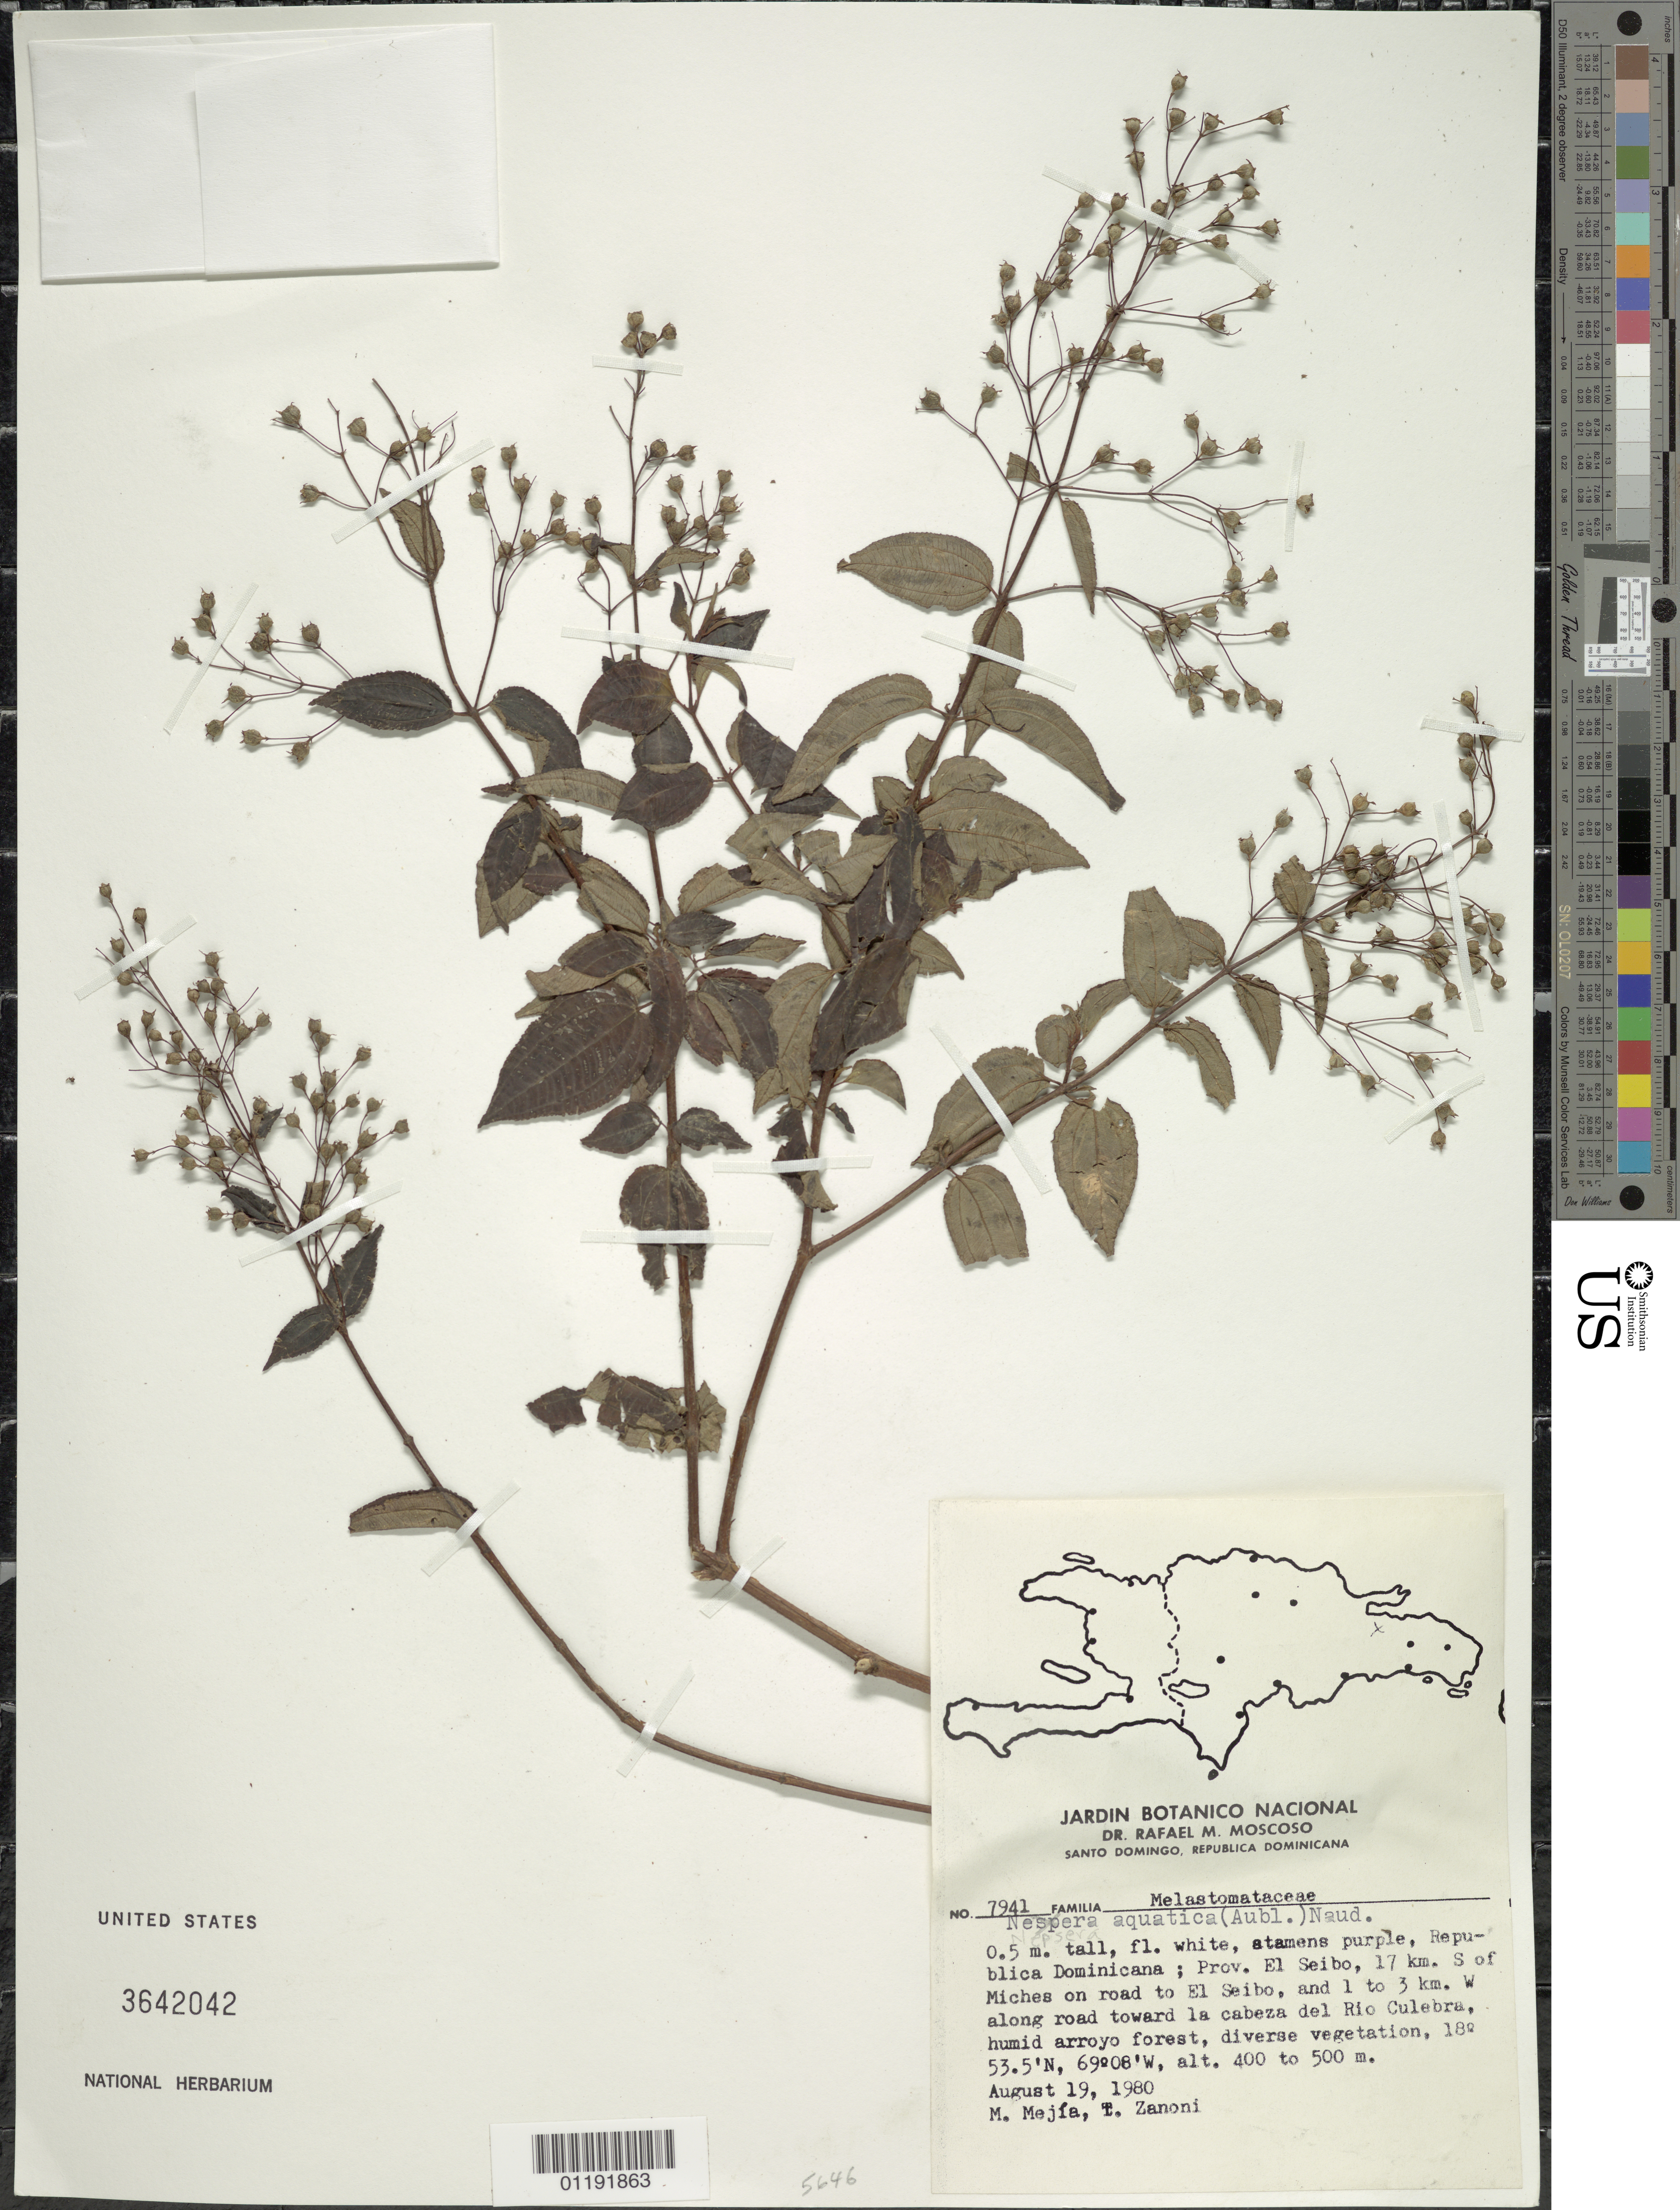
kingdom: Plantae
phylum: Tracheophyta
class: Magnoliopsida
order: Myrtales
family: Melastomataceae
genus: Nepsera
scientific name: Nepsera aquatica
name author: (Aubl.) Naudin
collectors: M. Mejia & T. A. Zanoni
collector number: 7941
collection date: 1980-08-19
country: Dominican Republic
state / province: El Seibo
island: Hispaniola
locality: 17 km S of Michea, on road to El Seibo, 1 to 3 km W on road to the head of Rio Culebra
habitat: Road, humid arroyo forest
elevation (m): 400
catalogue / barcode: US 3642042